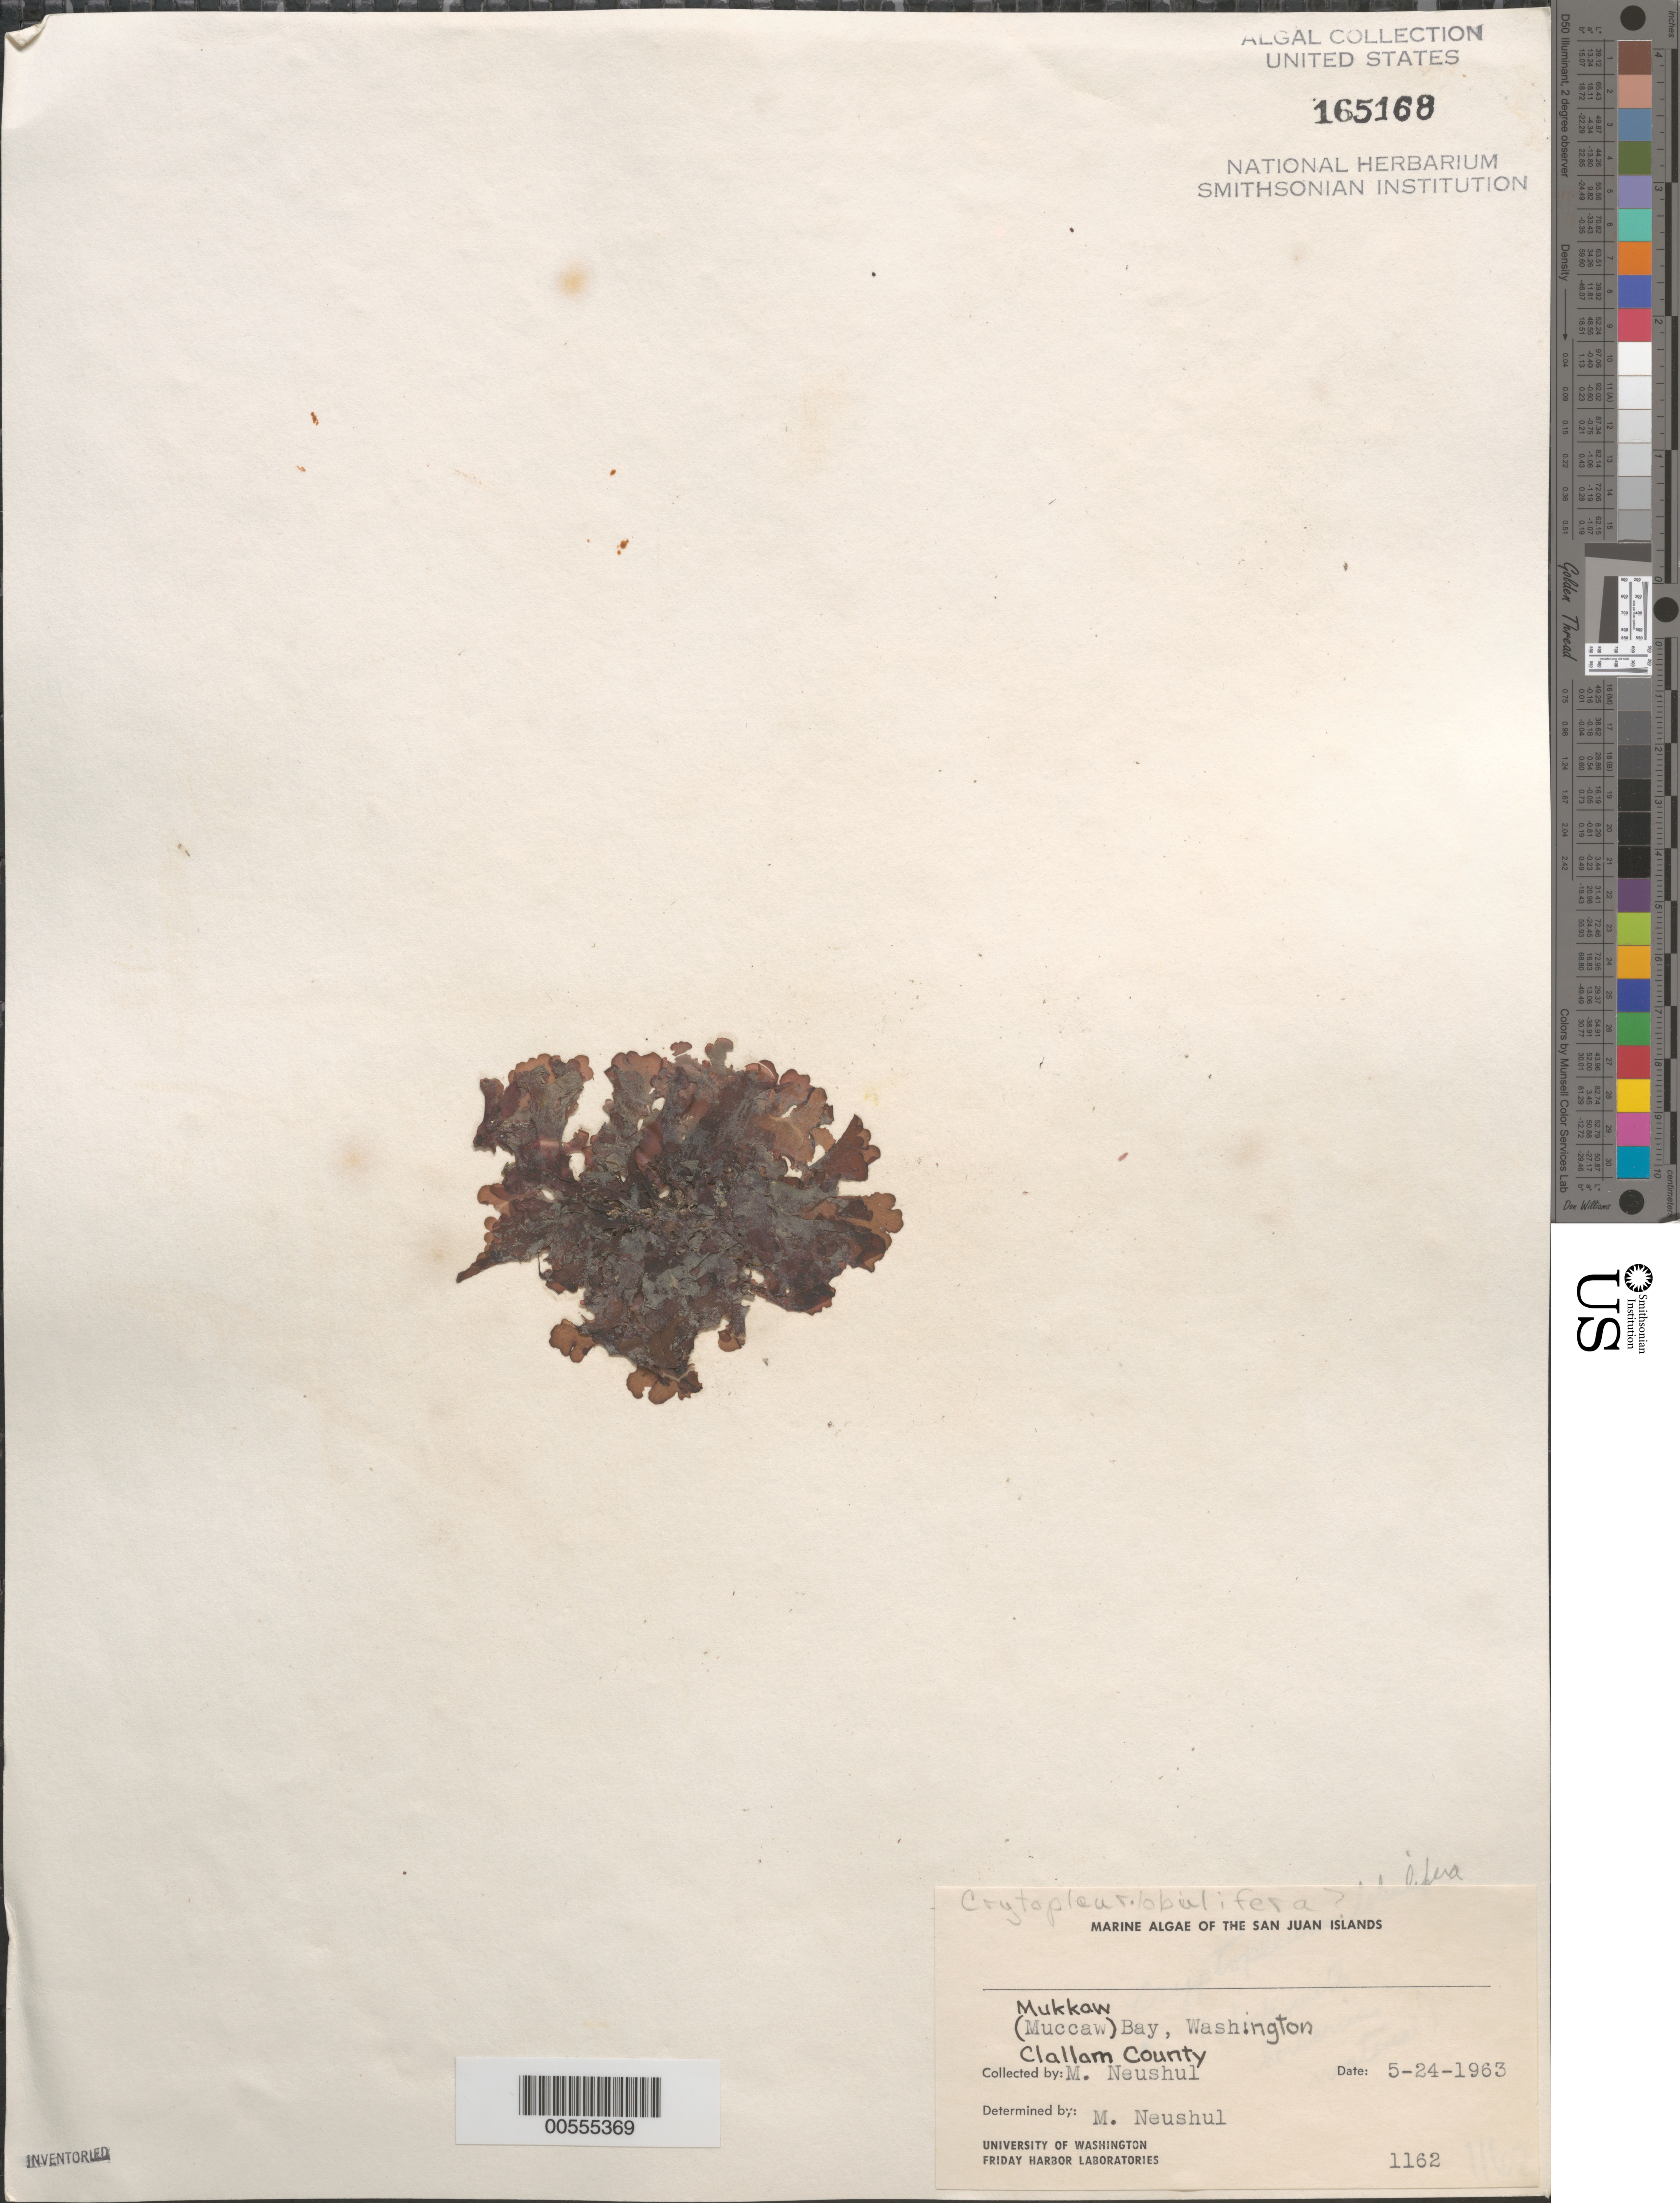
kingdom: Plantae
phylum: Rhodophyta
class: Florideophyceae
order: Ceramiales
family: Delesseriaceae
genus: Cryptopleura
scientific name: Cryptopleura lobulifera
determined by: Neushul, M.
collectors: M. Neushul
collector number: Neushul 1162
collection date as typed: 24 May 1963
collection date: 1963-05-24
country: United States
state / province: Washington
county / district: Clallam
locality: Mukkaw Bay (Muccaw Bay)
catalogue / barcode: US 165168